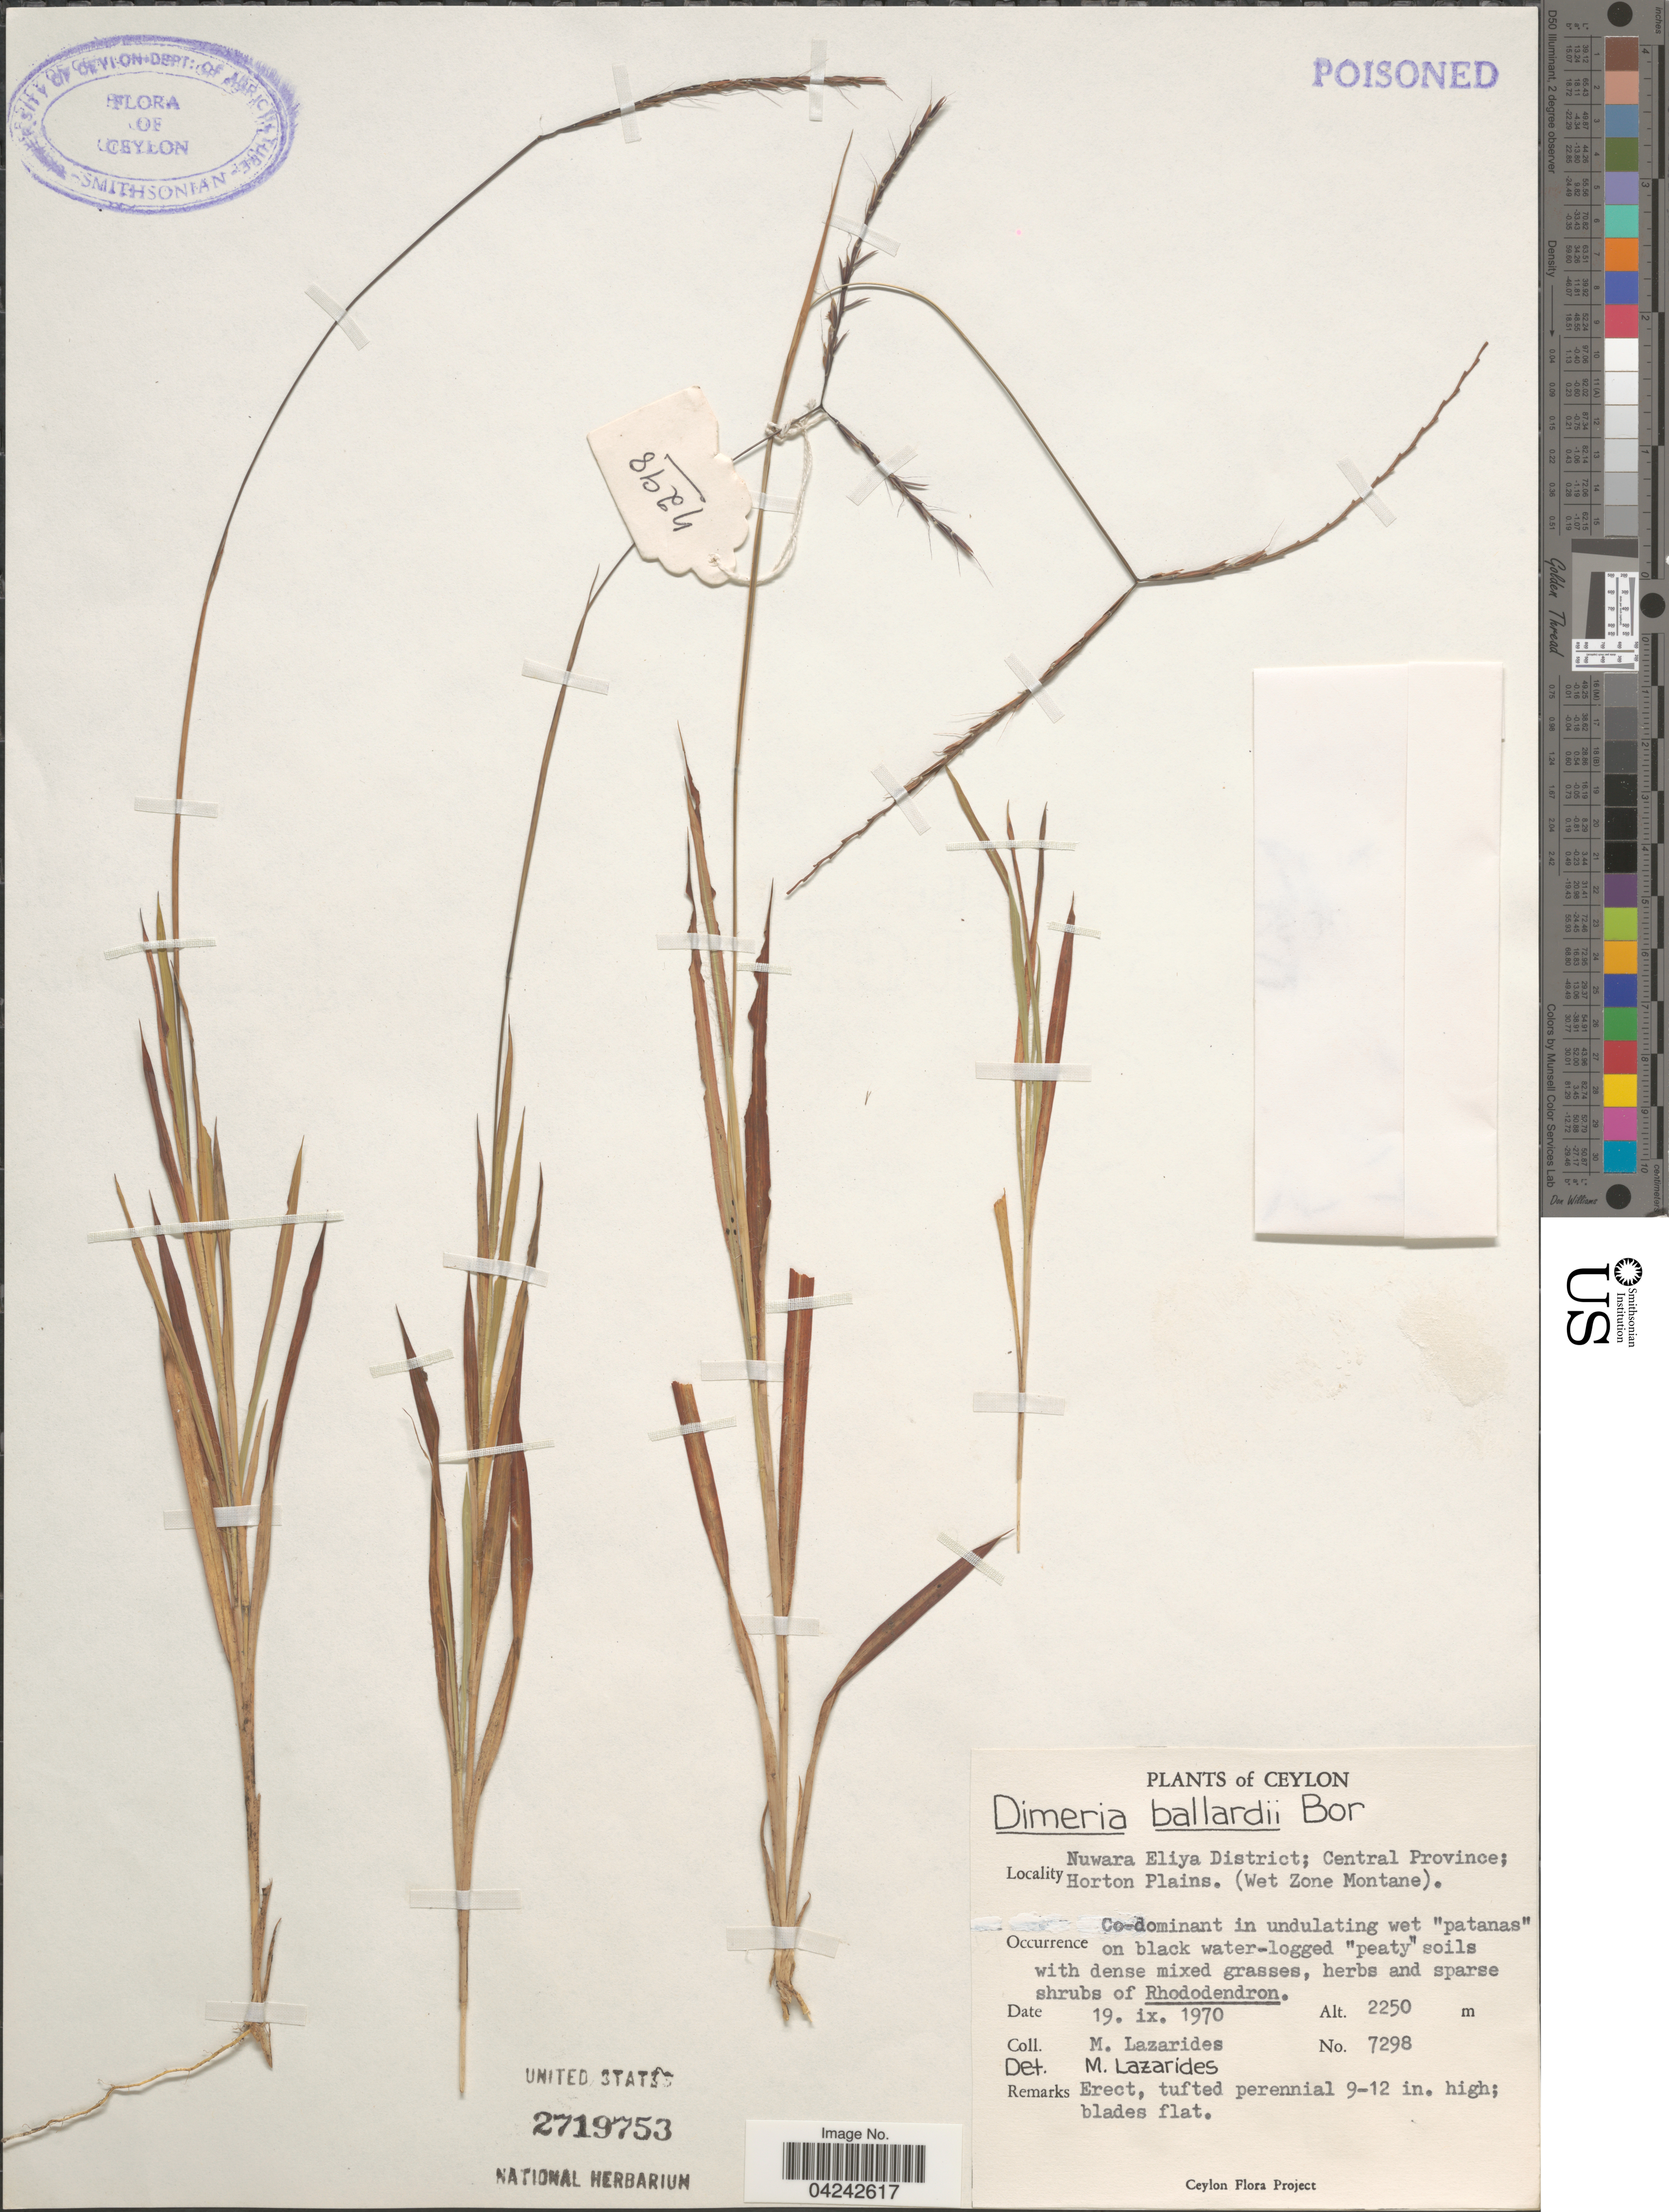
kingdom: Plantae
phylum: Tracheophyta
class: Liliopsida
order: Poales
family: Poaceae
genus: Dimeria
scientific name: Dimeria ballardii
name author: Bor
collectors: M. Lazarides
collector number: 7298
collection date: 1970-09-19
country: Sri Lanka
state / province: Central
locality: Ceylon. Nuwara Eliya District; Horton Plains/ (Wet Zone Montane).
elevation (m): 2250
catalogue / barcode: US 2719753